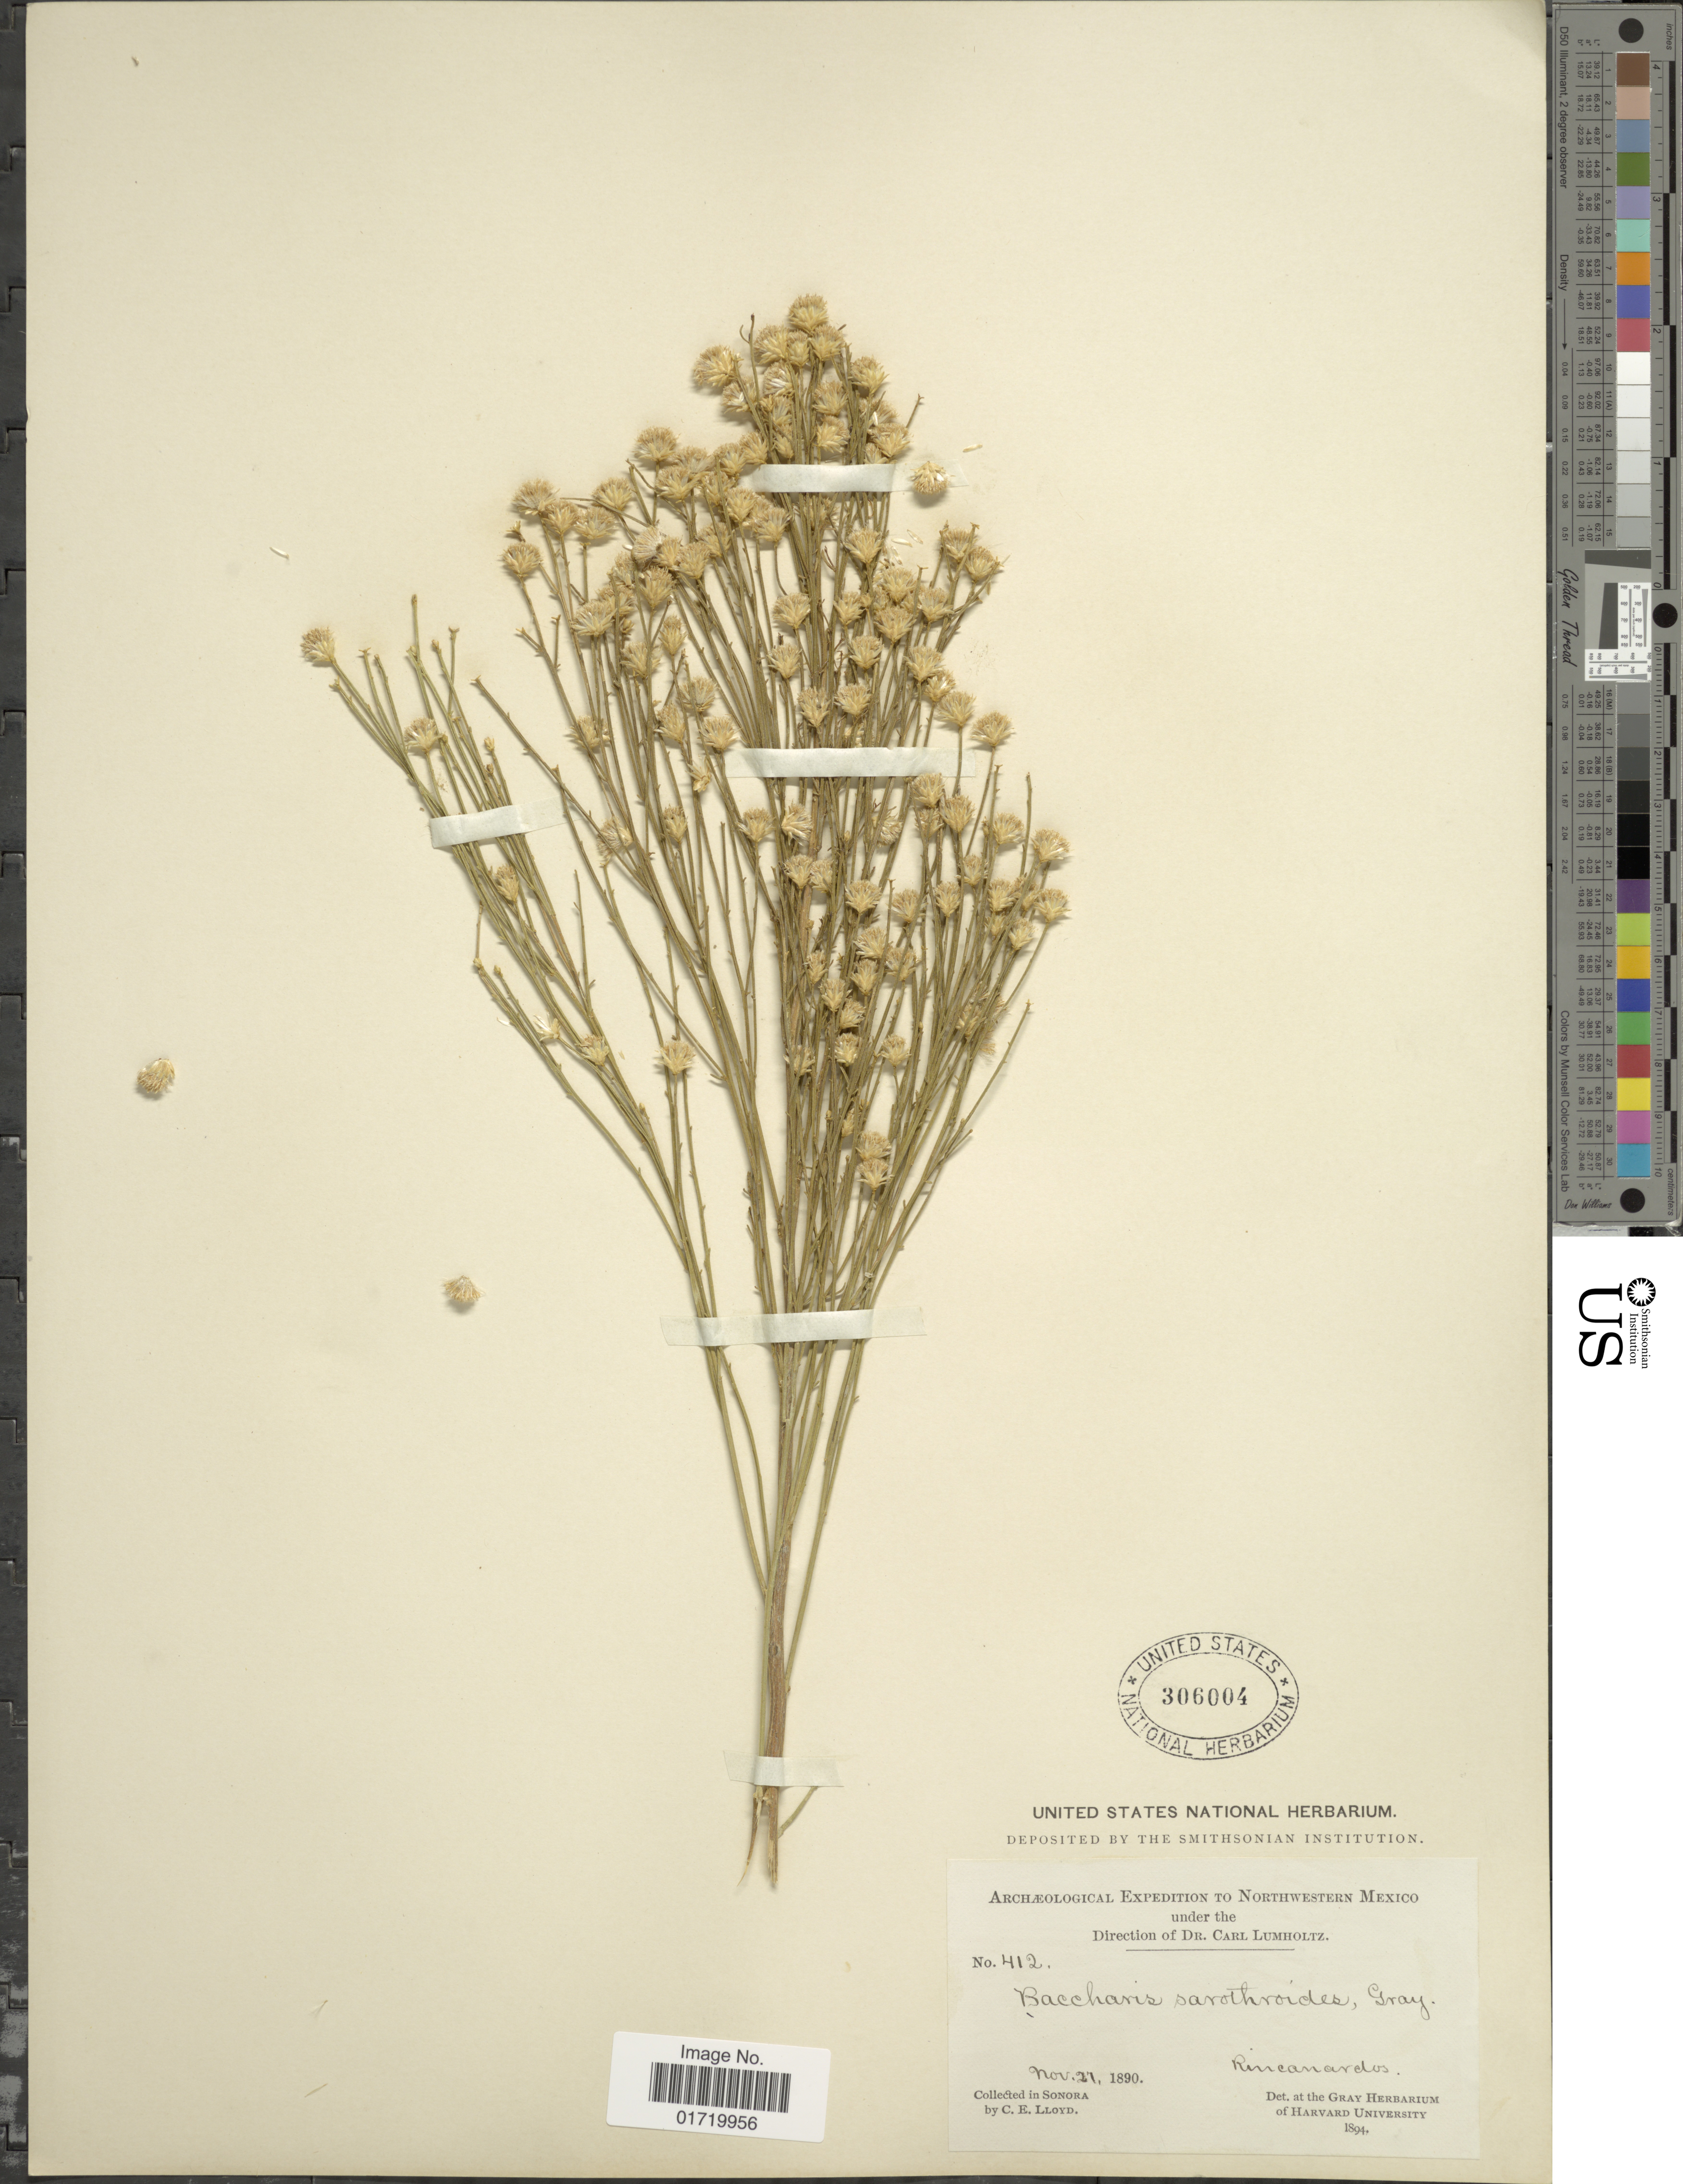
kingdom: Plantae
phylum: Tracheophyta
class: Magnoliopsida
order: Asterales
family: Asteraceae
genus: Baccharis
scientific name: Baccharis sarothroides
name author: A. Gray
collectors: Lloyd, C. E.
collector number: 412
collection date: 1890-11-27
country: Mexico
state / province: Sonora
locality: Northwestern Mexico, Rincanardos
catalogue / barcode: US 306004